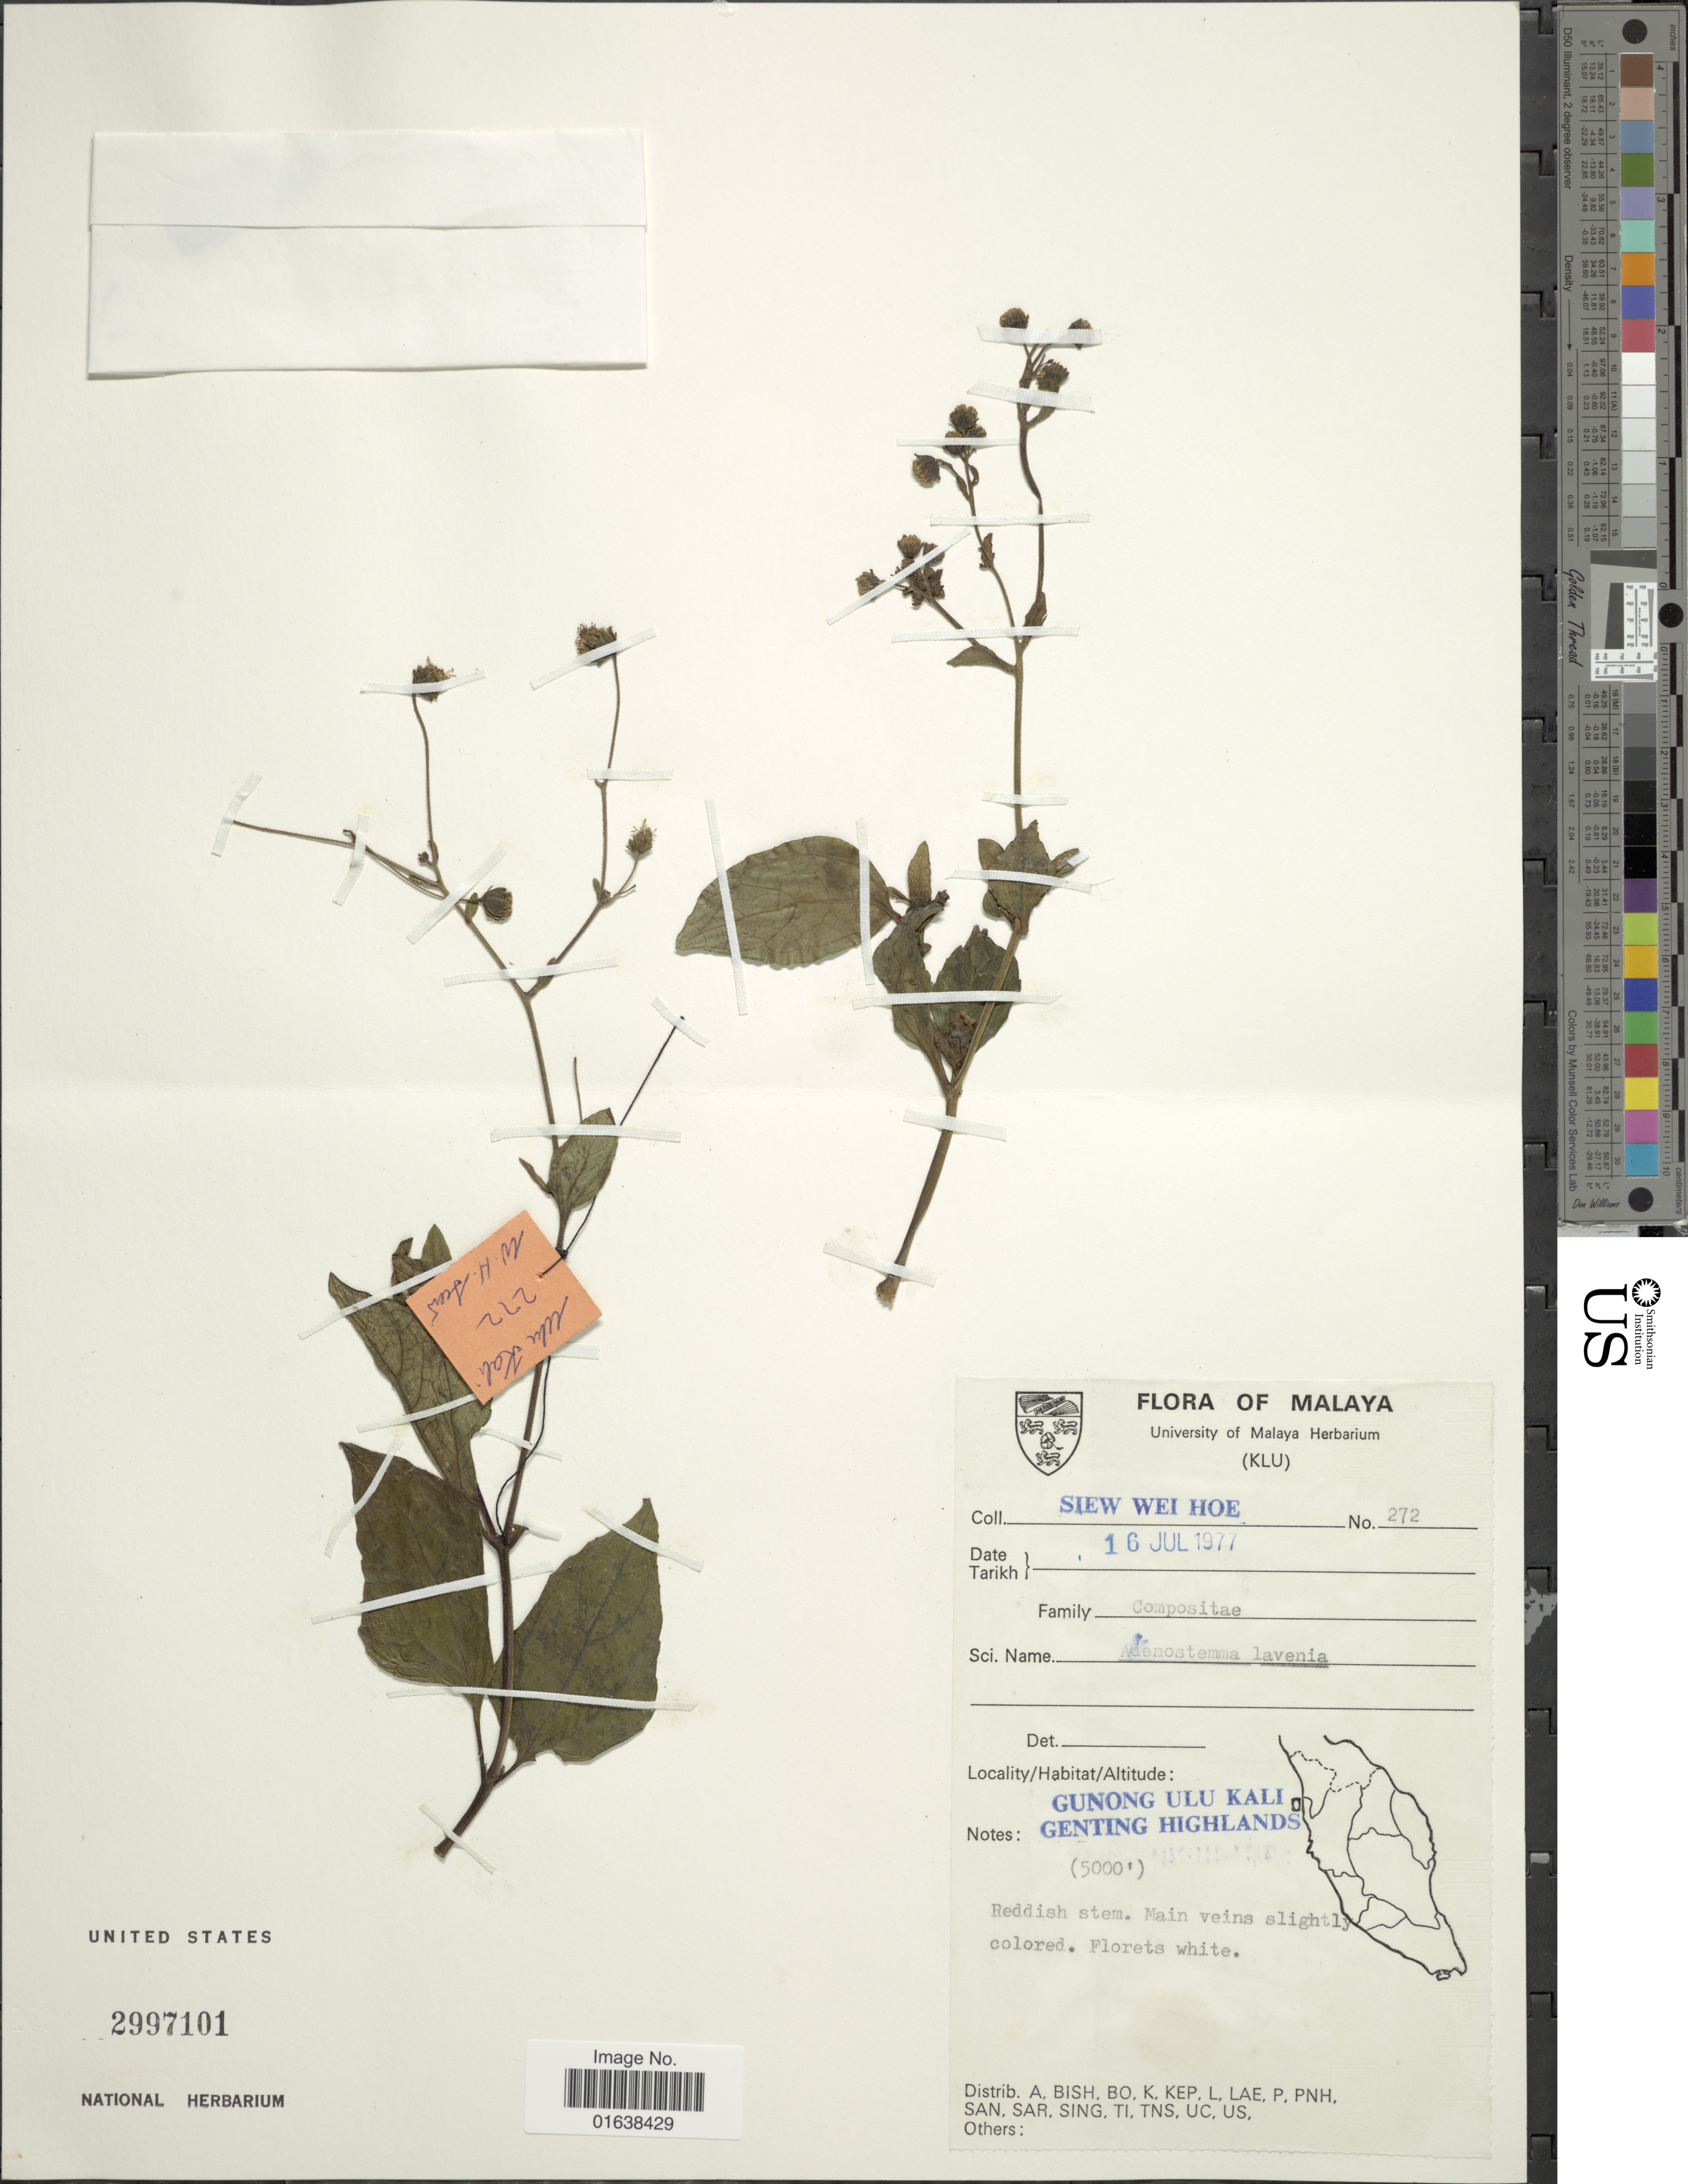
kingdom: Plantae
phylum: Tracheophyta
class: Magnoliopsida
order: Asterales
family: Asteraceae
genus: Adenostemma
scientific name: Adenostemma lavenia var. lavenia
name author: Kuntze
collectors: W. H. Siew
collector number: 272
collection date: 1977-07-16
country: Malaysia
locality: Malaya. (KLU) Gunong Ulu Kali. Genting Highlands.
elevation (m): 1524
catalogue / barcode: US 2997101